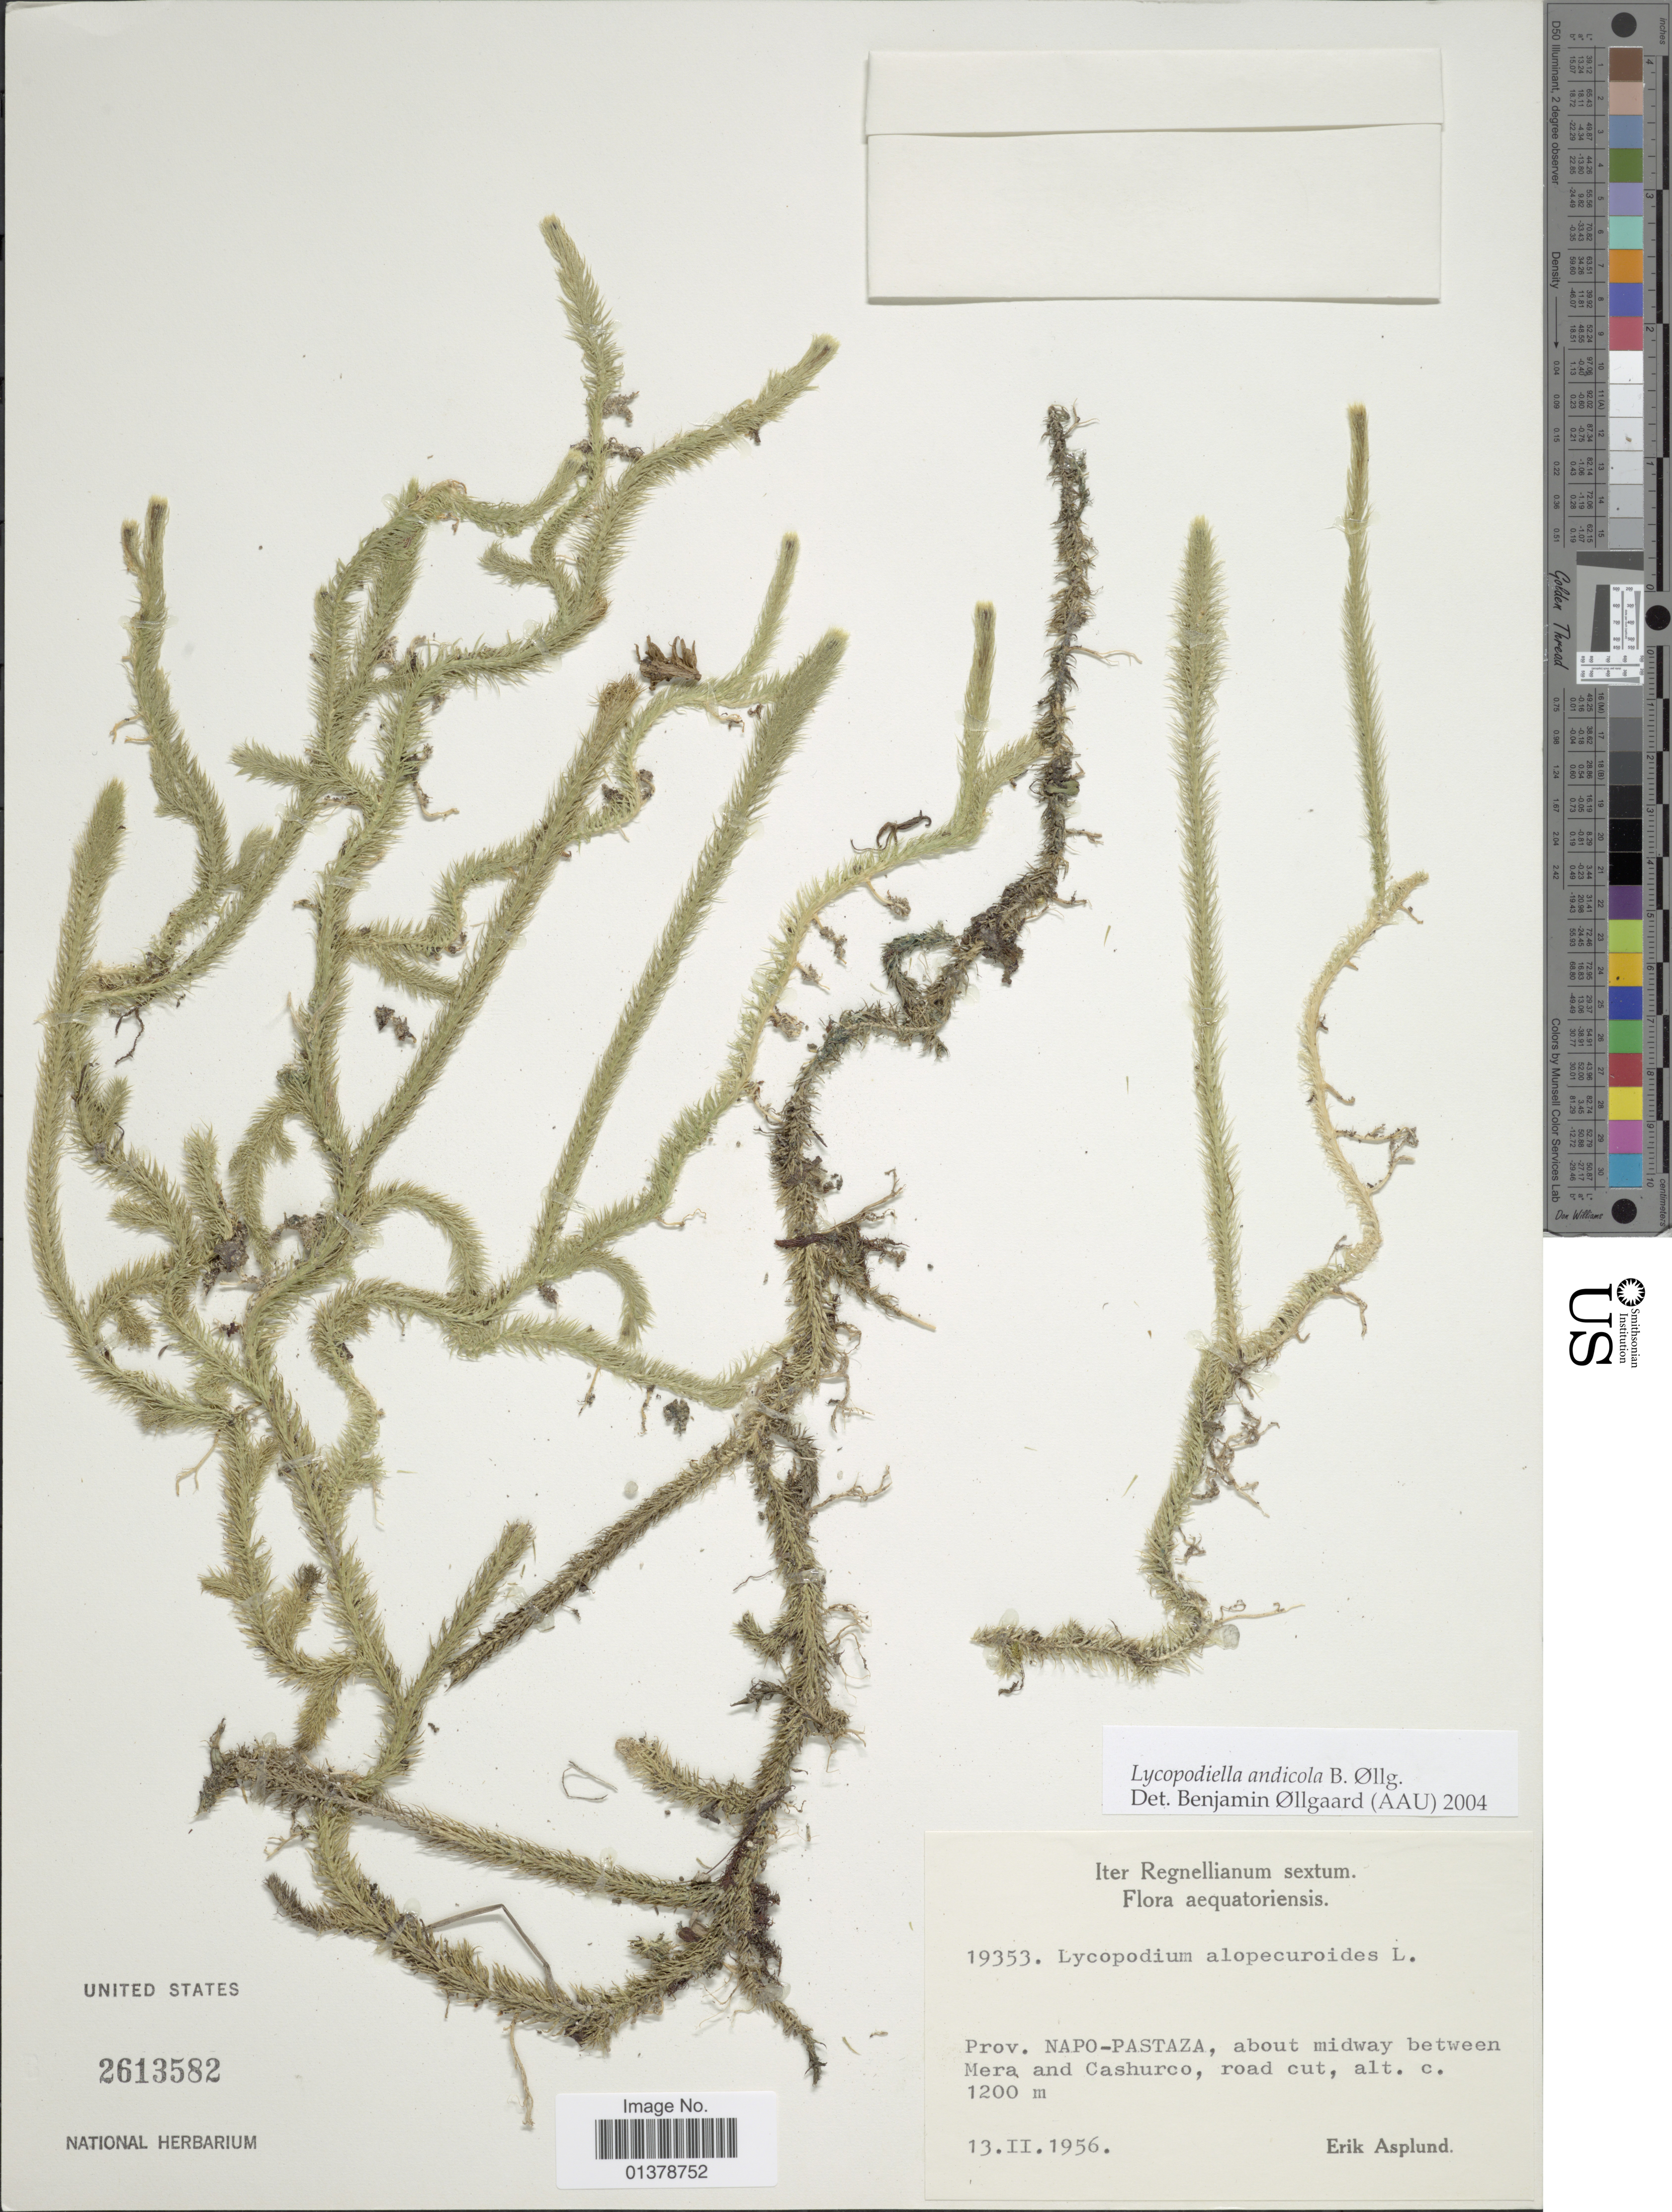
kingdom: Plantae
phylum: Tracheophyta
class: Lycopodiopsida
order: Lycopodiales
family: Lycopodiaceae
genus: Lycopodiella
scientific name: Lycopodiella andicola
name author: B. Øllg.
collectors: E. Asplund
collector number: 19353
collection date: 1956-02-13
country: Ecuador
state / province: Napo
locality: Napo-Pastaza, about midway between Mera and Cashurco, road cut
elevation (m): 1200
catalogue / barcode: US 2613582